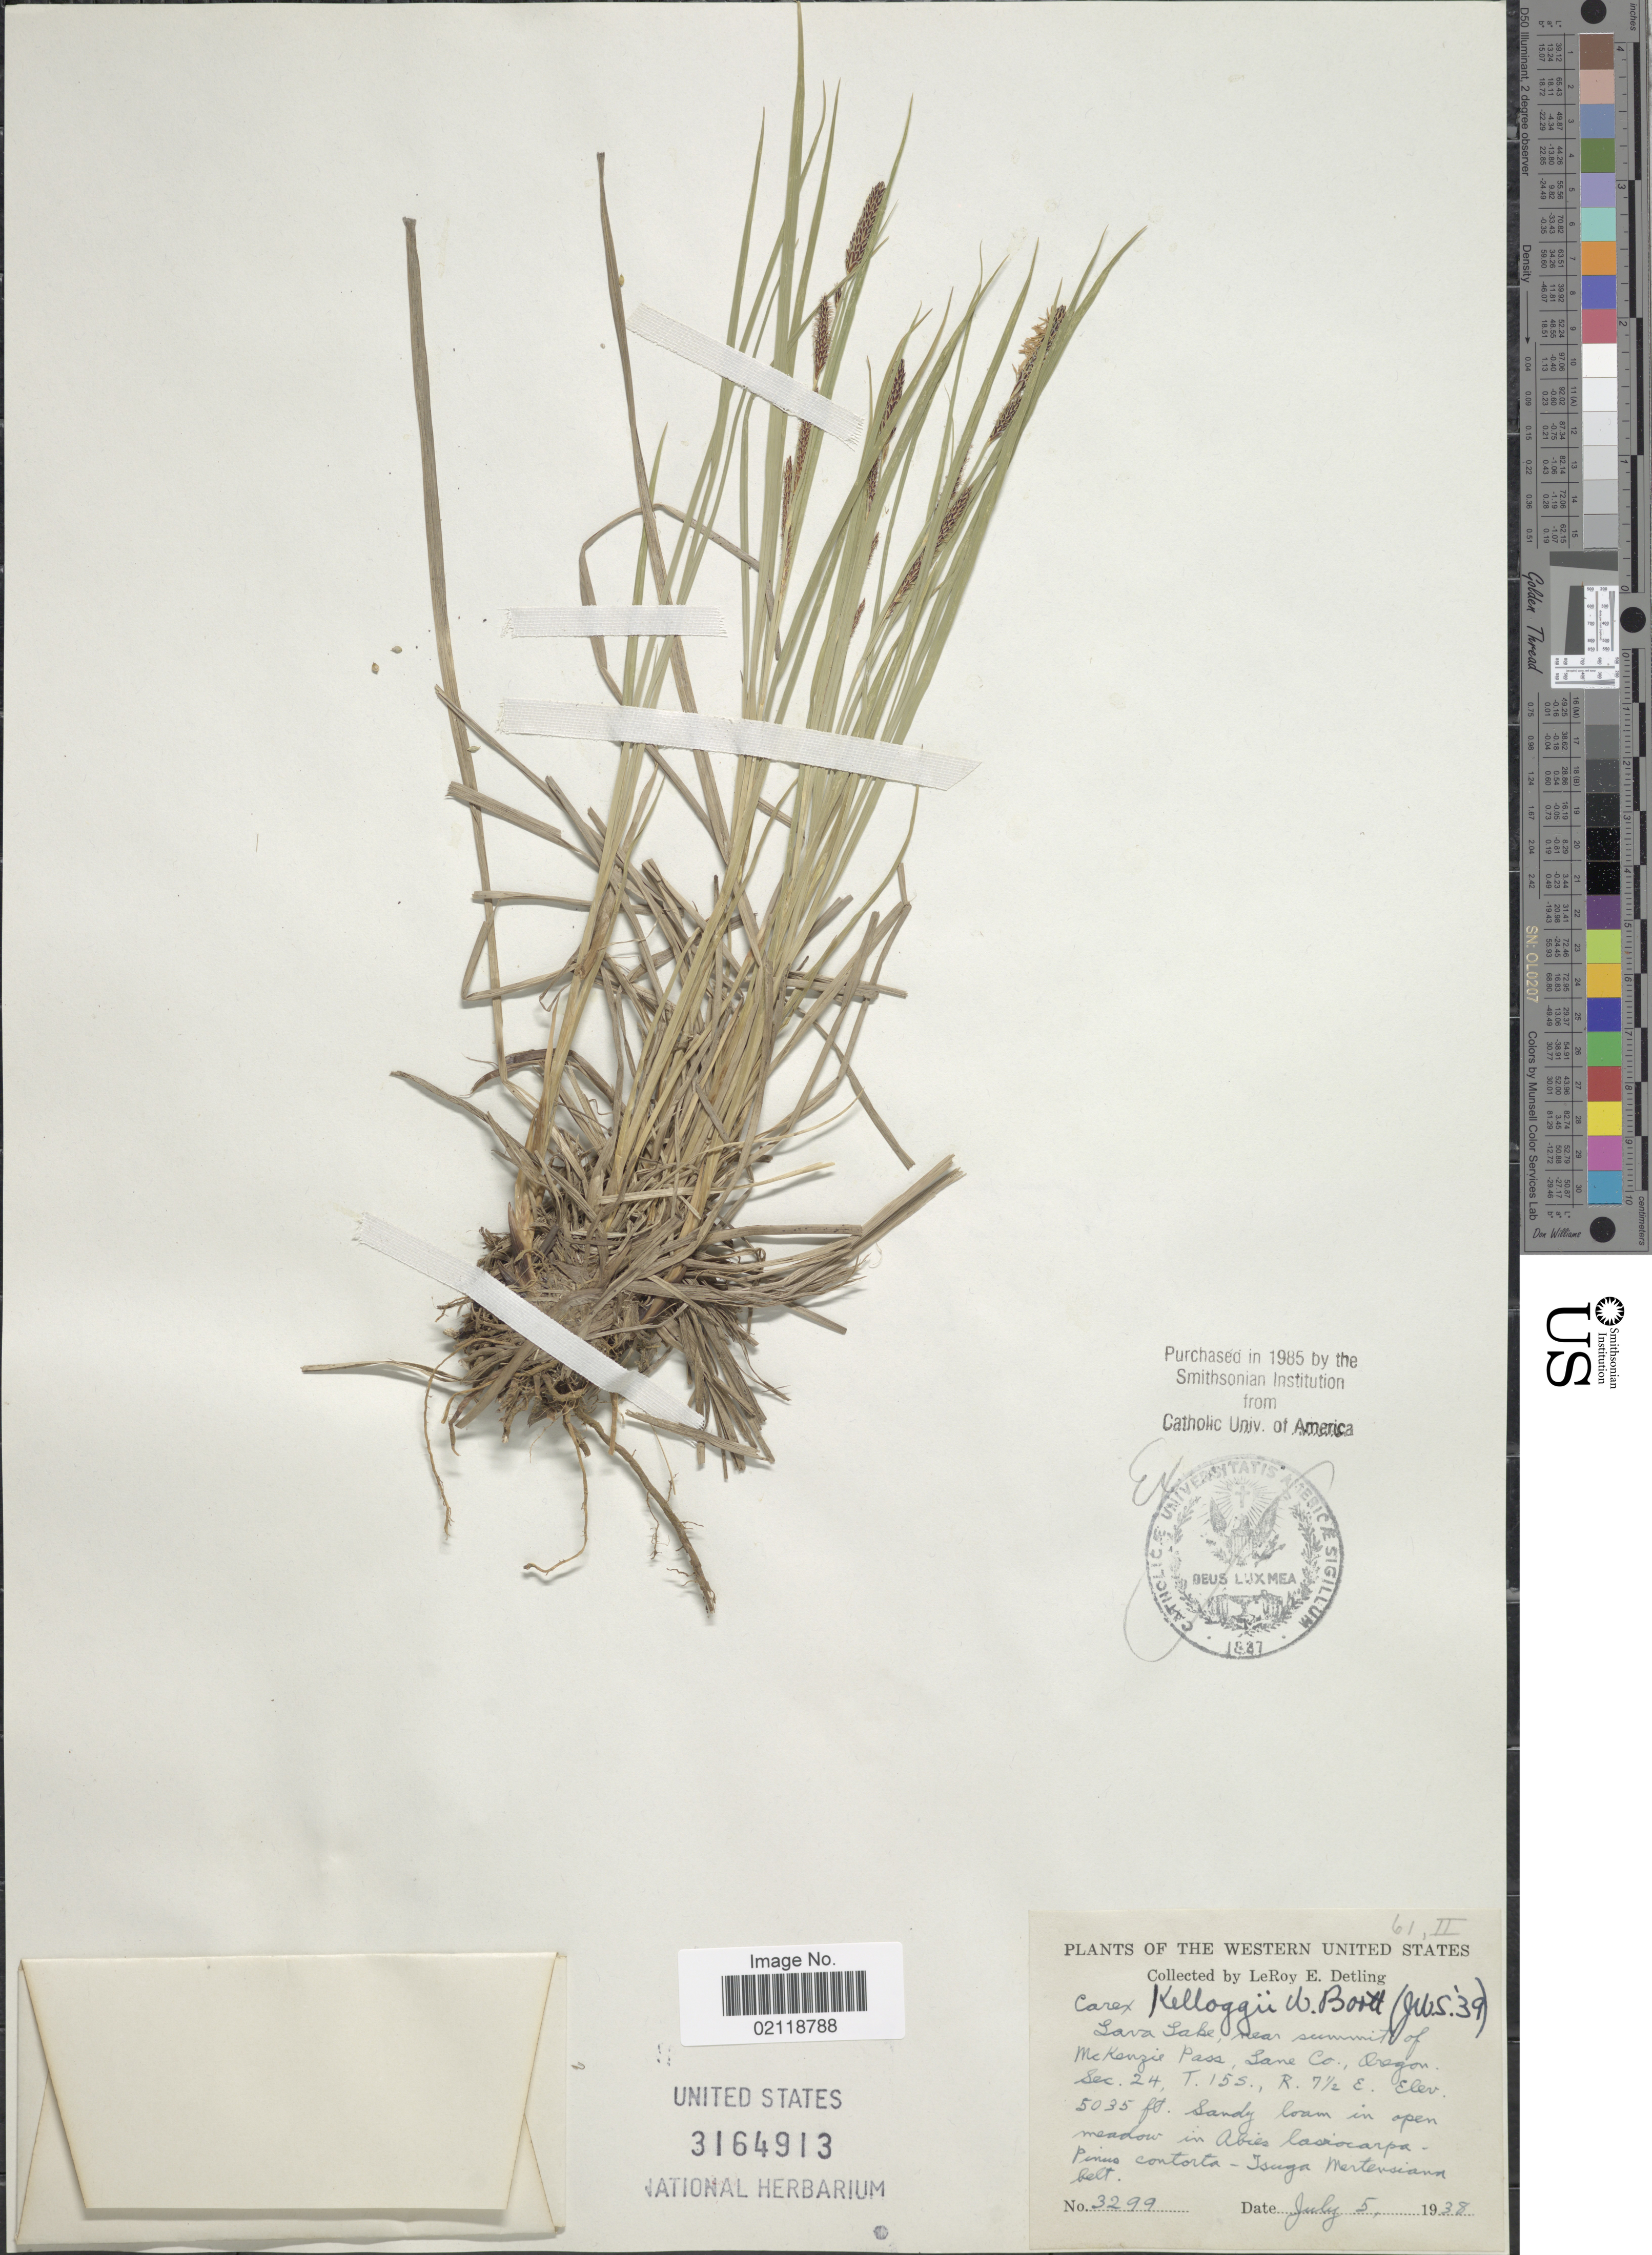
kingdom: Plantae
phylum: Tracheophyta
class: Liliopsida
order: Poales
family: Cyperaceae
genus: Carex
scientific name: Carex kelloggii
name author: W. Boott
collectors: L. E. Detling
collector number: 3299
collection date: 1938-07-05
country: United States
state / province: Oregon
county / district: Lake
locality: Lava Lake, near summit of McKenzie Pass, Lane Co., Sec. 24, T. 15S., R. 7 1/2 E., sandy loam in open meadows.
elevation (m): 1535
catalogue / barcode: US 3164913